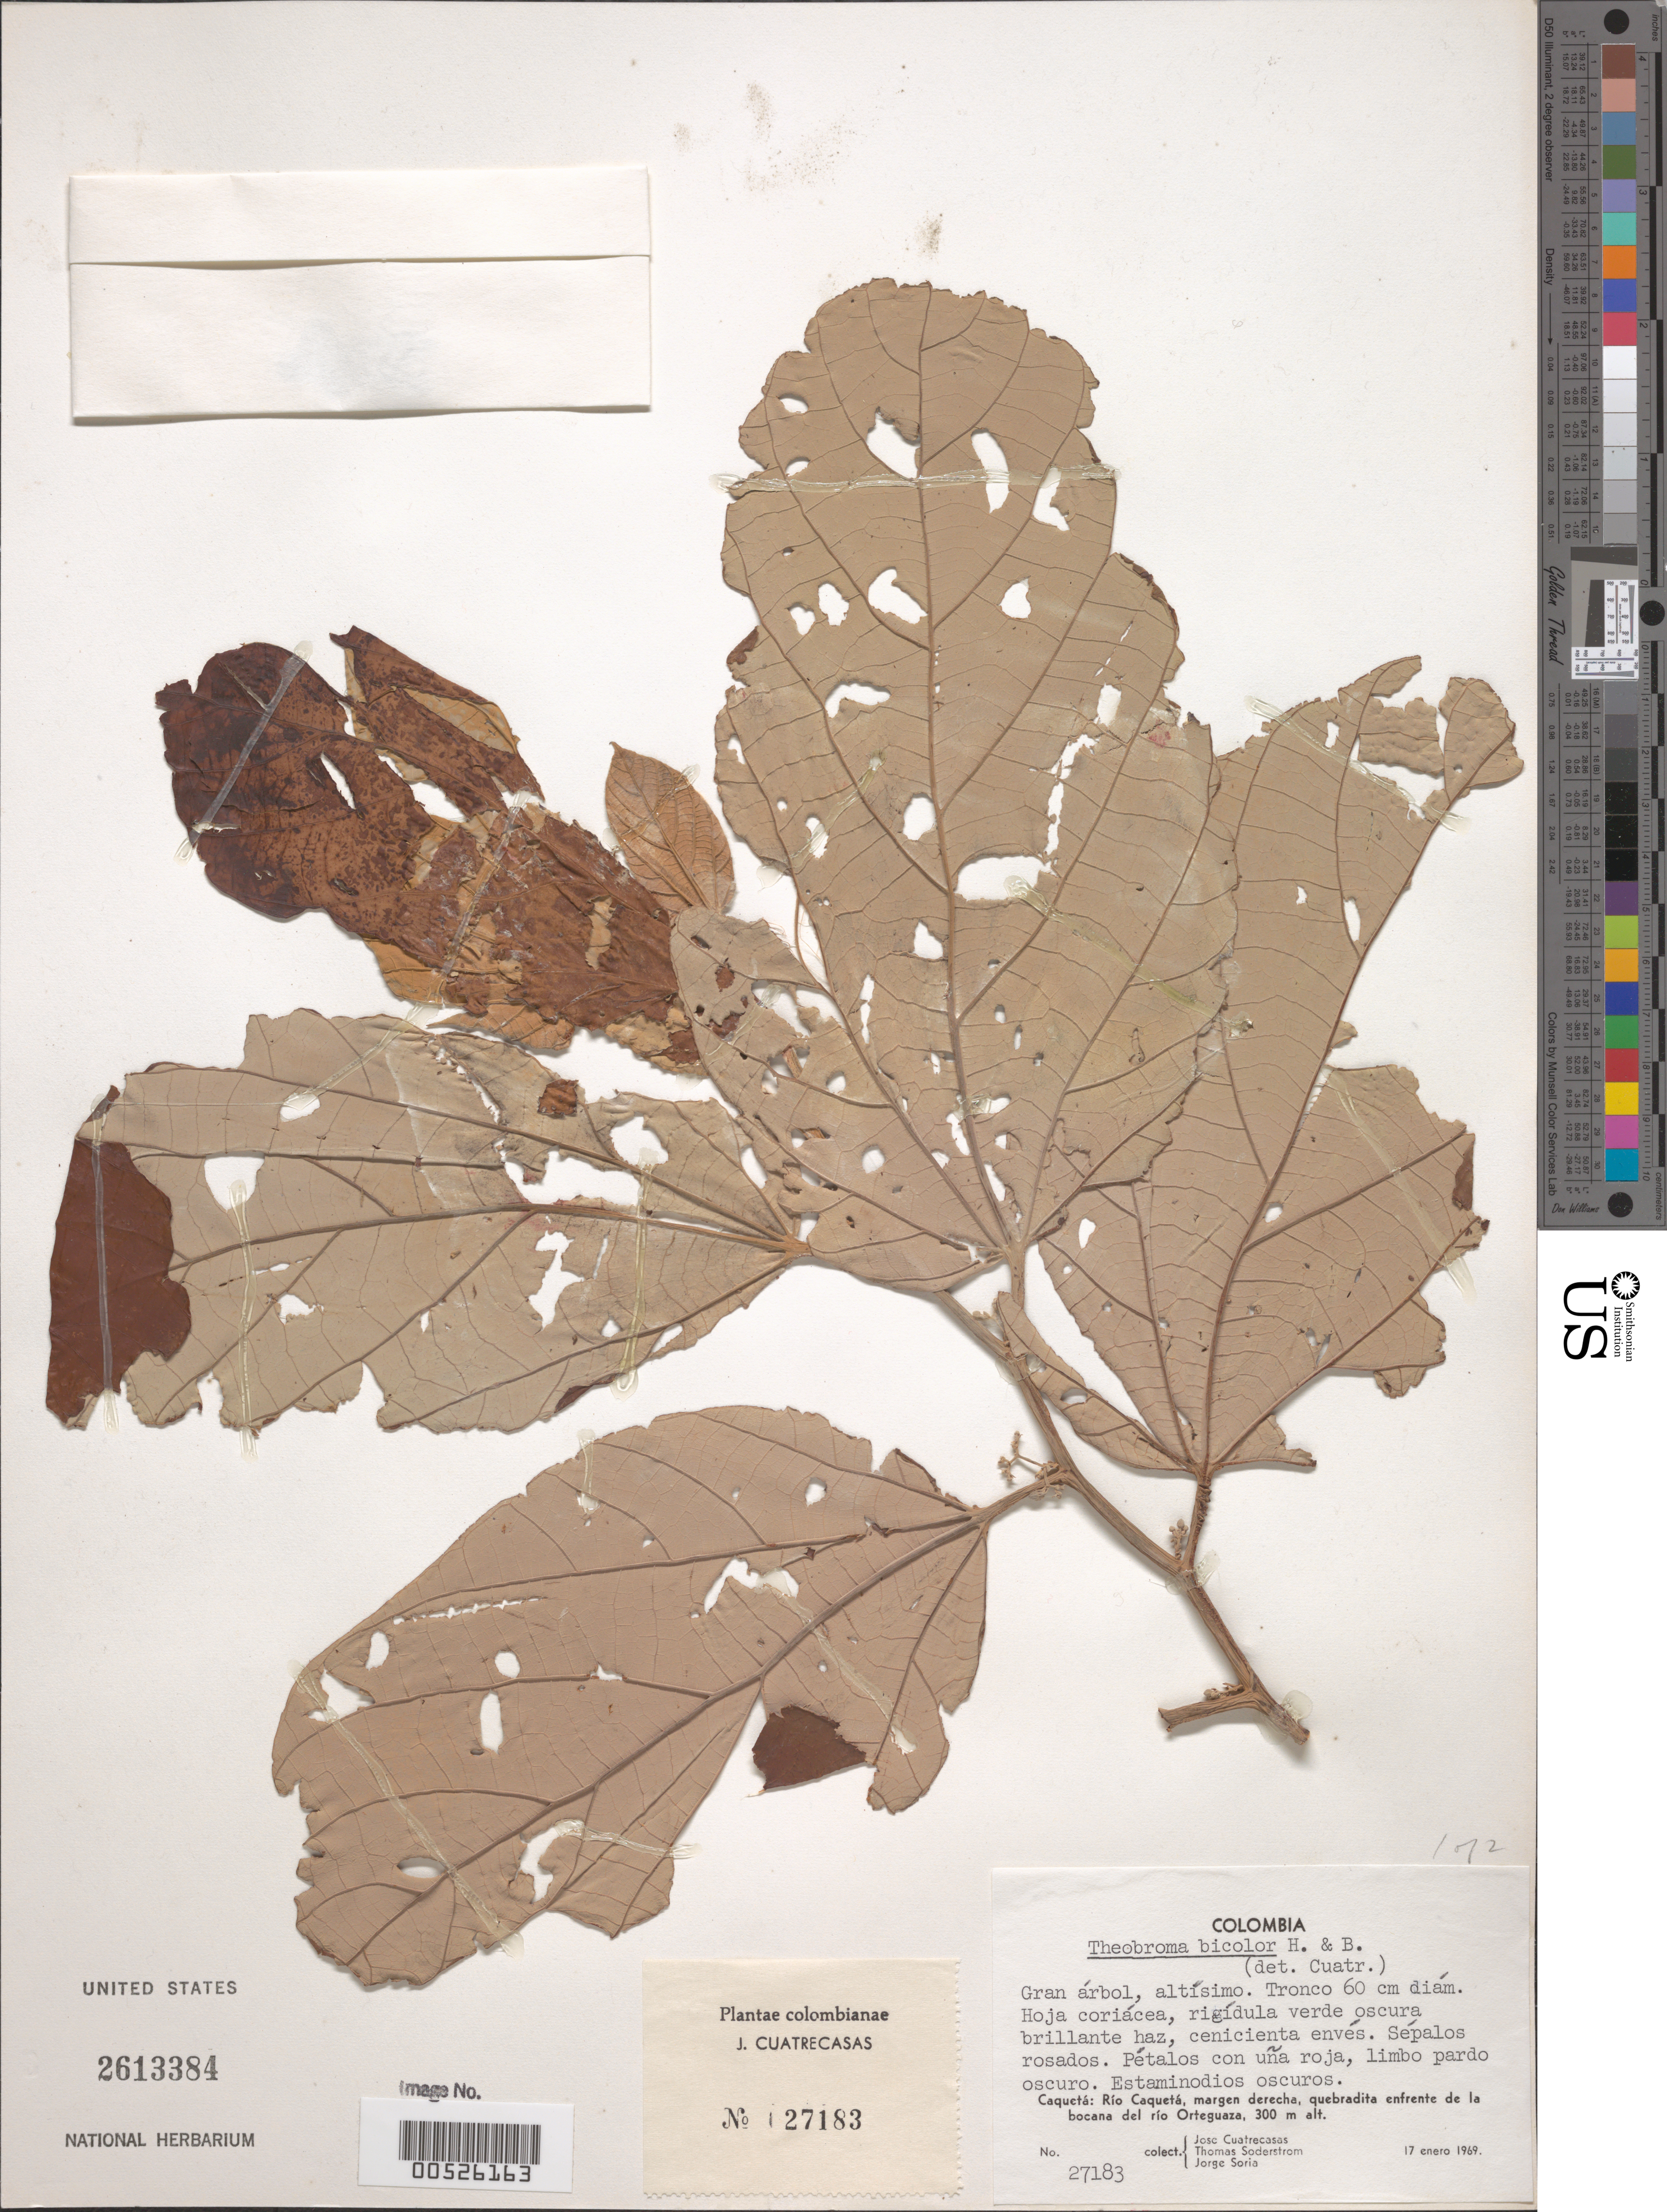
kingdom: Plantae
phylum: Tracheophyta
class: Magnoliopsida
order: Malvales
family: Malvaceae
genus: Theobroma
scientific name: Theobroma bicolor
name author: Bonpl.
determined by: Dorr, L. J., (BOT), Smithsonian Institution - National Museum of Natural History (UNITED STATES)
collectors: J. Cuatrecasas, T. R. Soderstrom & J. Soria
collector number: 27183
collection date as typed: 17 Jan 1969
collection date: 1969-01-17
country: Colombia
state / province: Caquetá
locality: Rio Caqueta, Margen Derecha, Quebradita enfrente de la BoCana del Rio Ortequaza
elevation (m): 300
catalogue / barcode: US 2613384